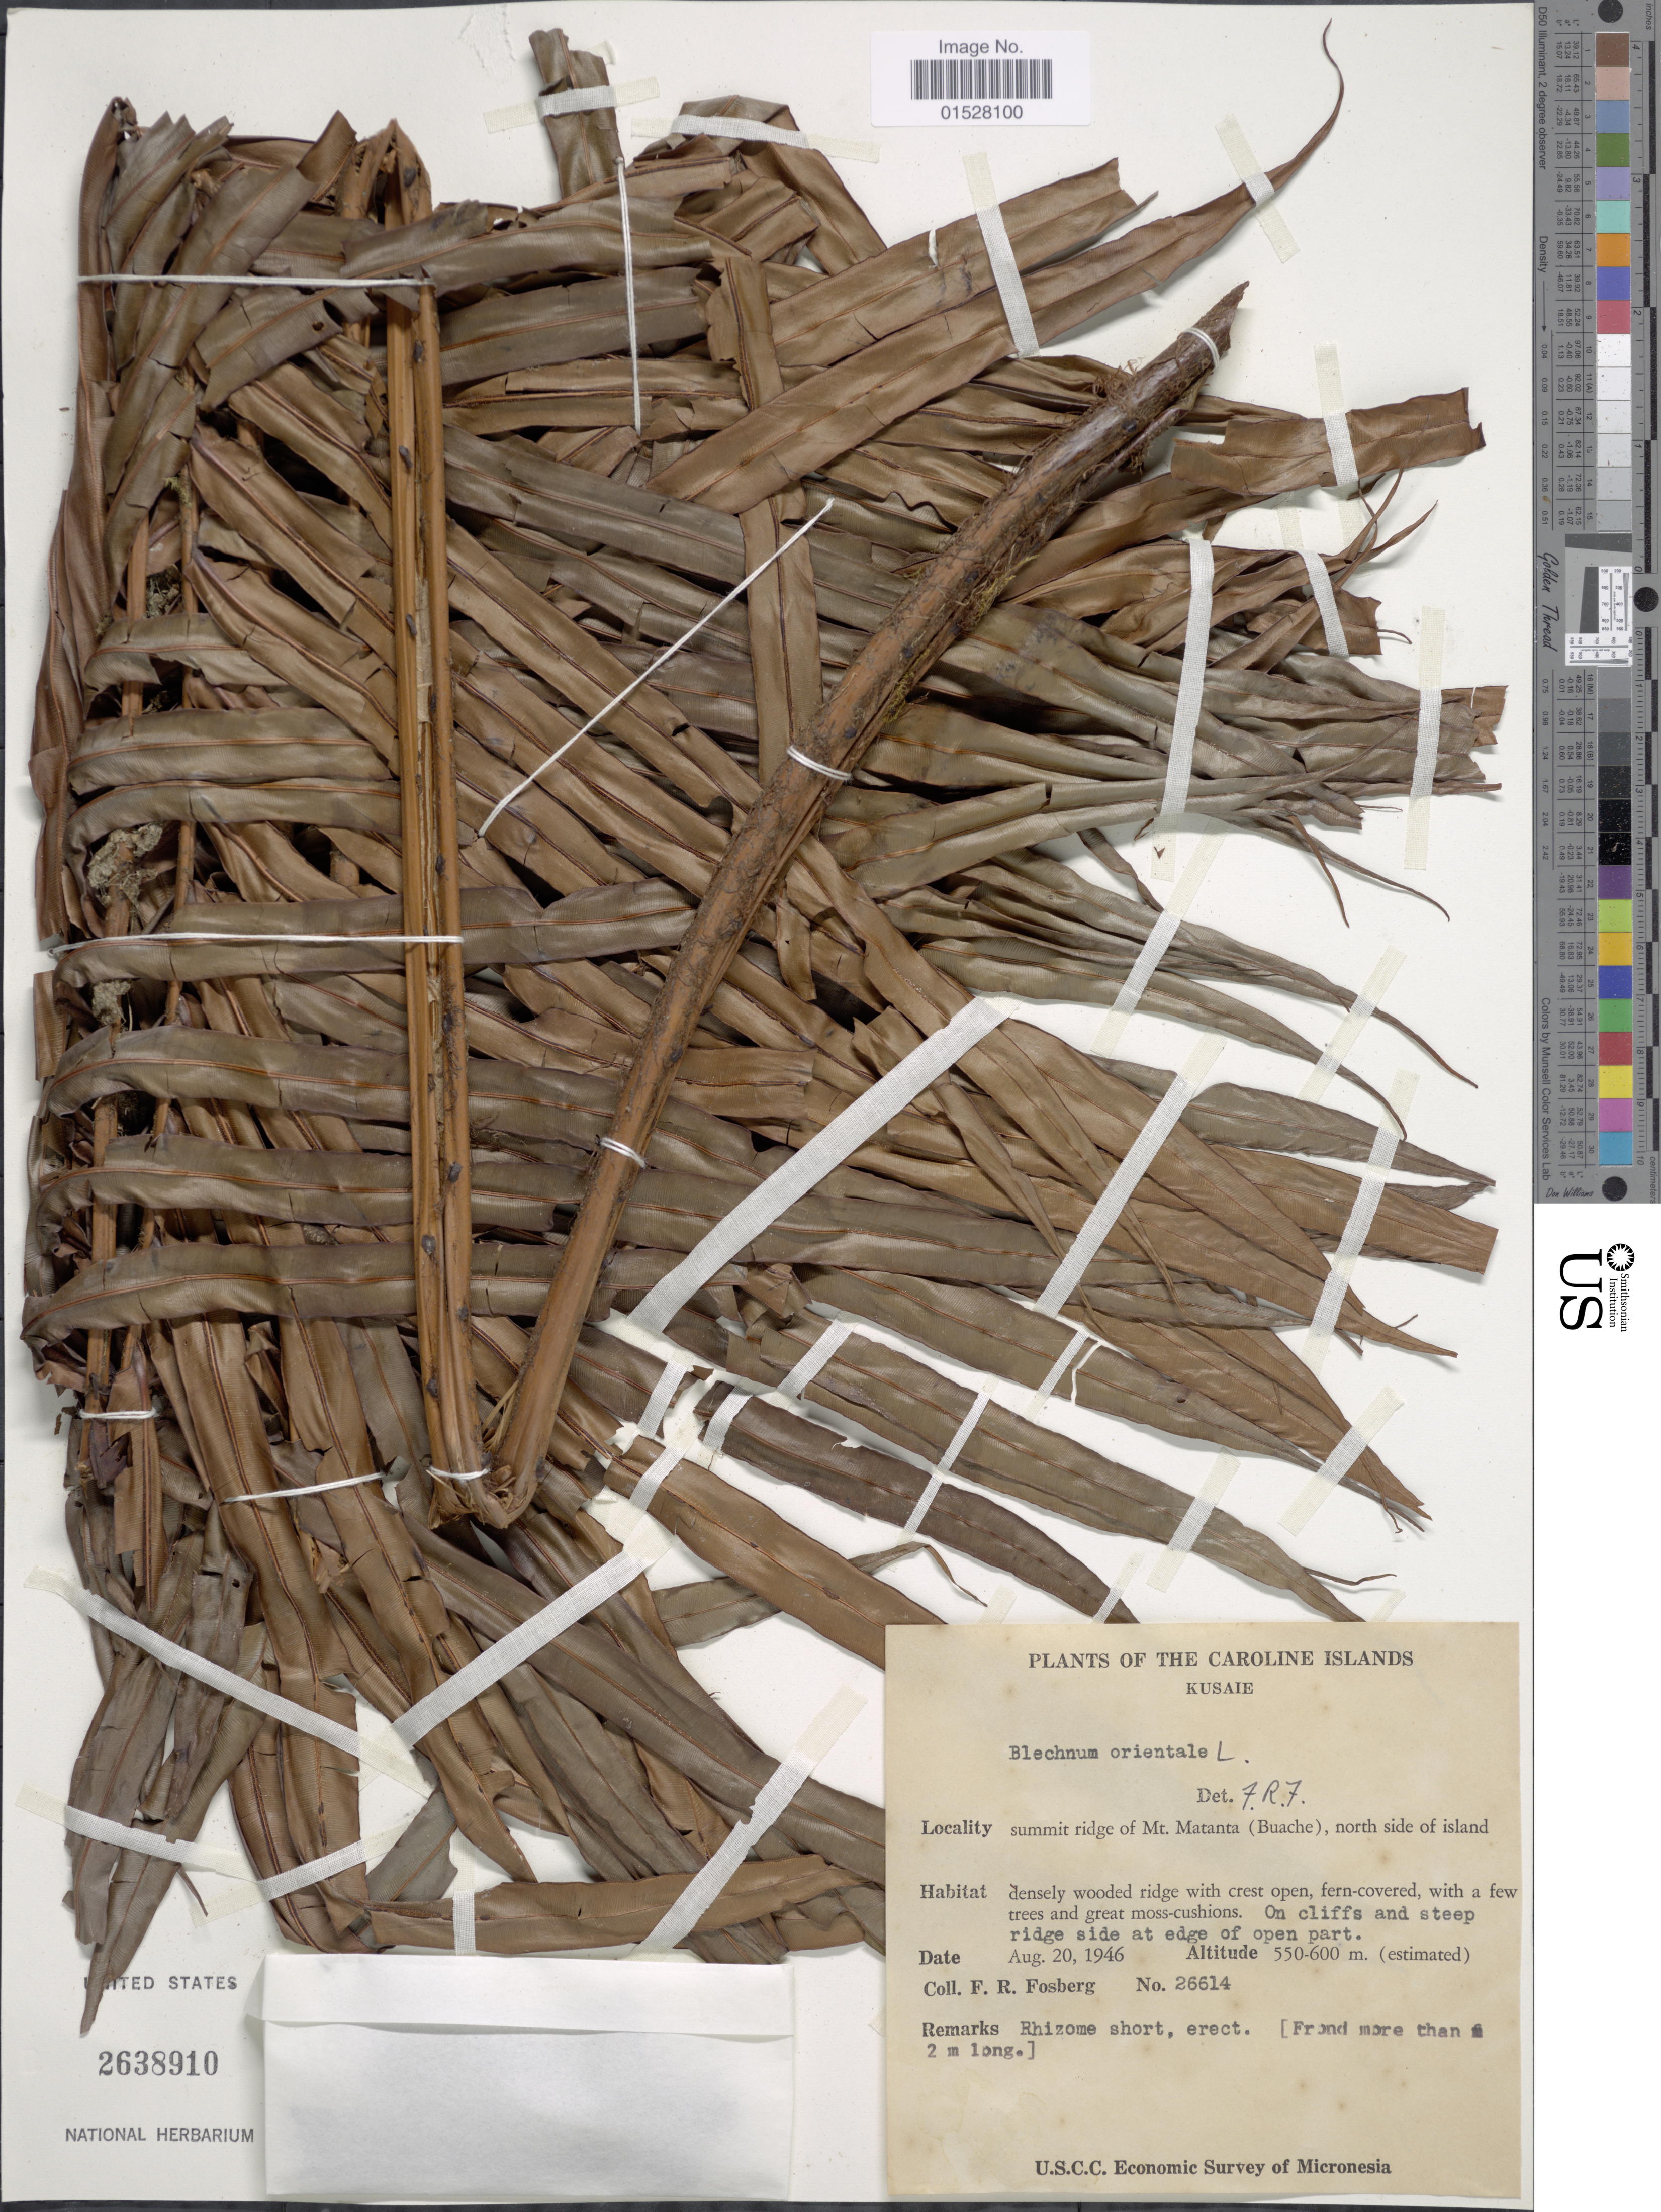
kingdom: Plantae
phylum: Tracheophyta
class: Polypodiopsida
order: Polypodiales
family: Blechnaceae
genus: Blechnum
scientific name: Blechnum orientale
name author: L.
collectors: F. R. Fosberg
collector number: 26614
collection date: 1946-08-20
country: Micronesia, Federated States of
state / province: Kosrae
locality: Kusaie, Caroline Islands, summit ridge of Mt. Matanta (Buache), north side of island, on cliffs and steep ridge at edge of open part.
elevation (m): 550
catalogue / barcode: US 2638910